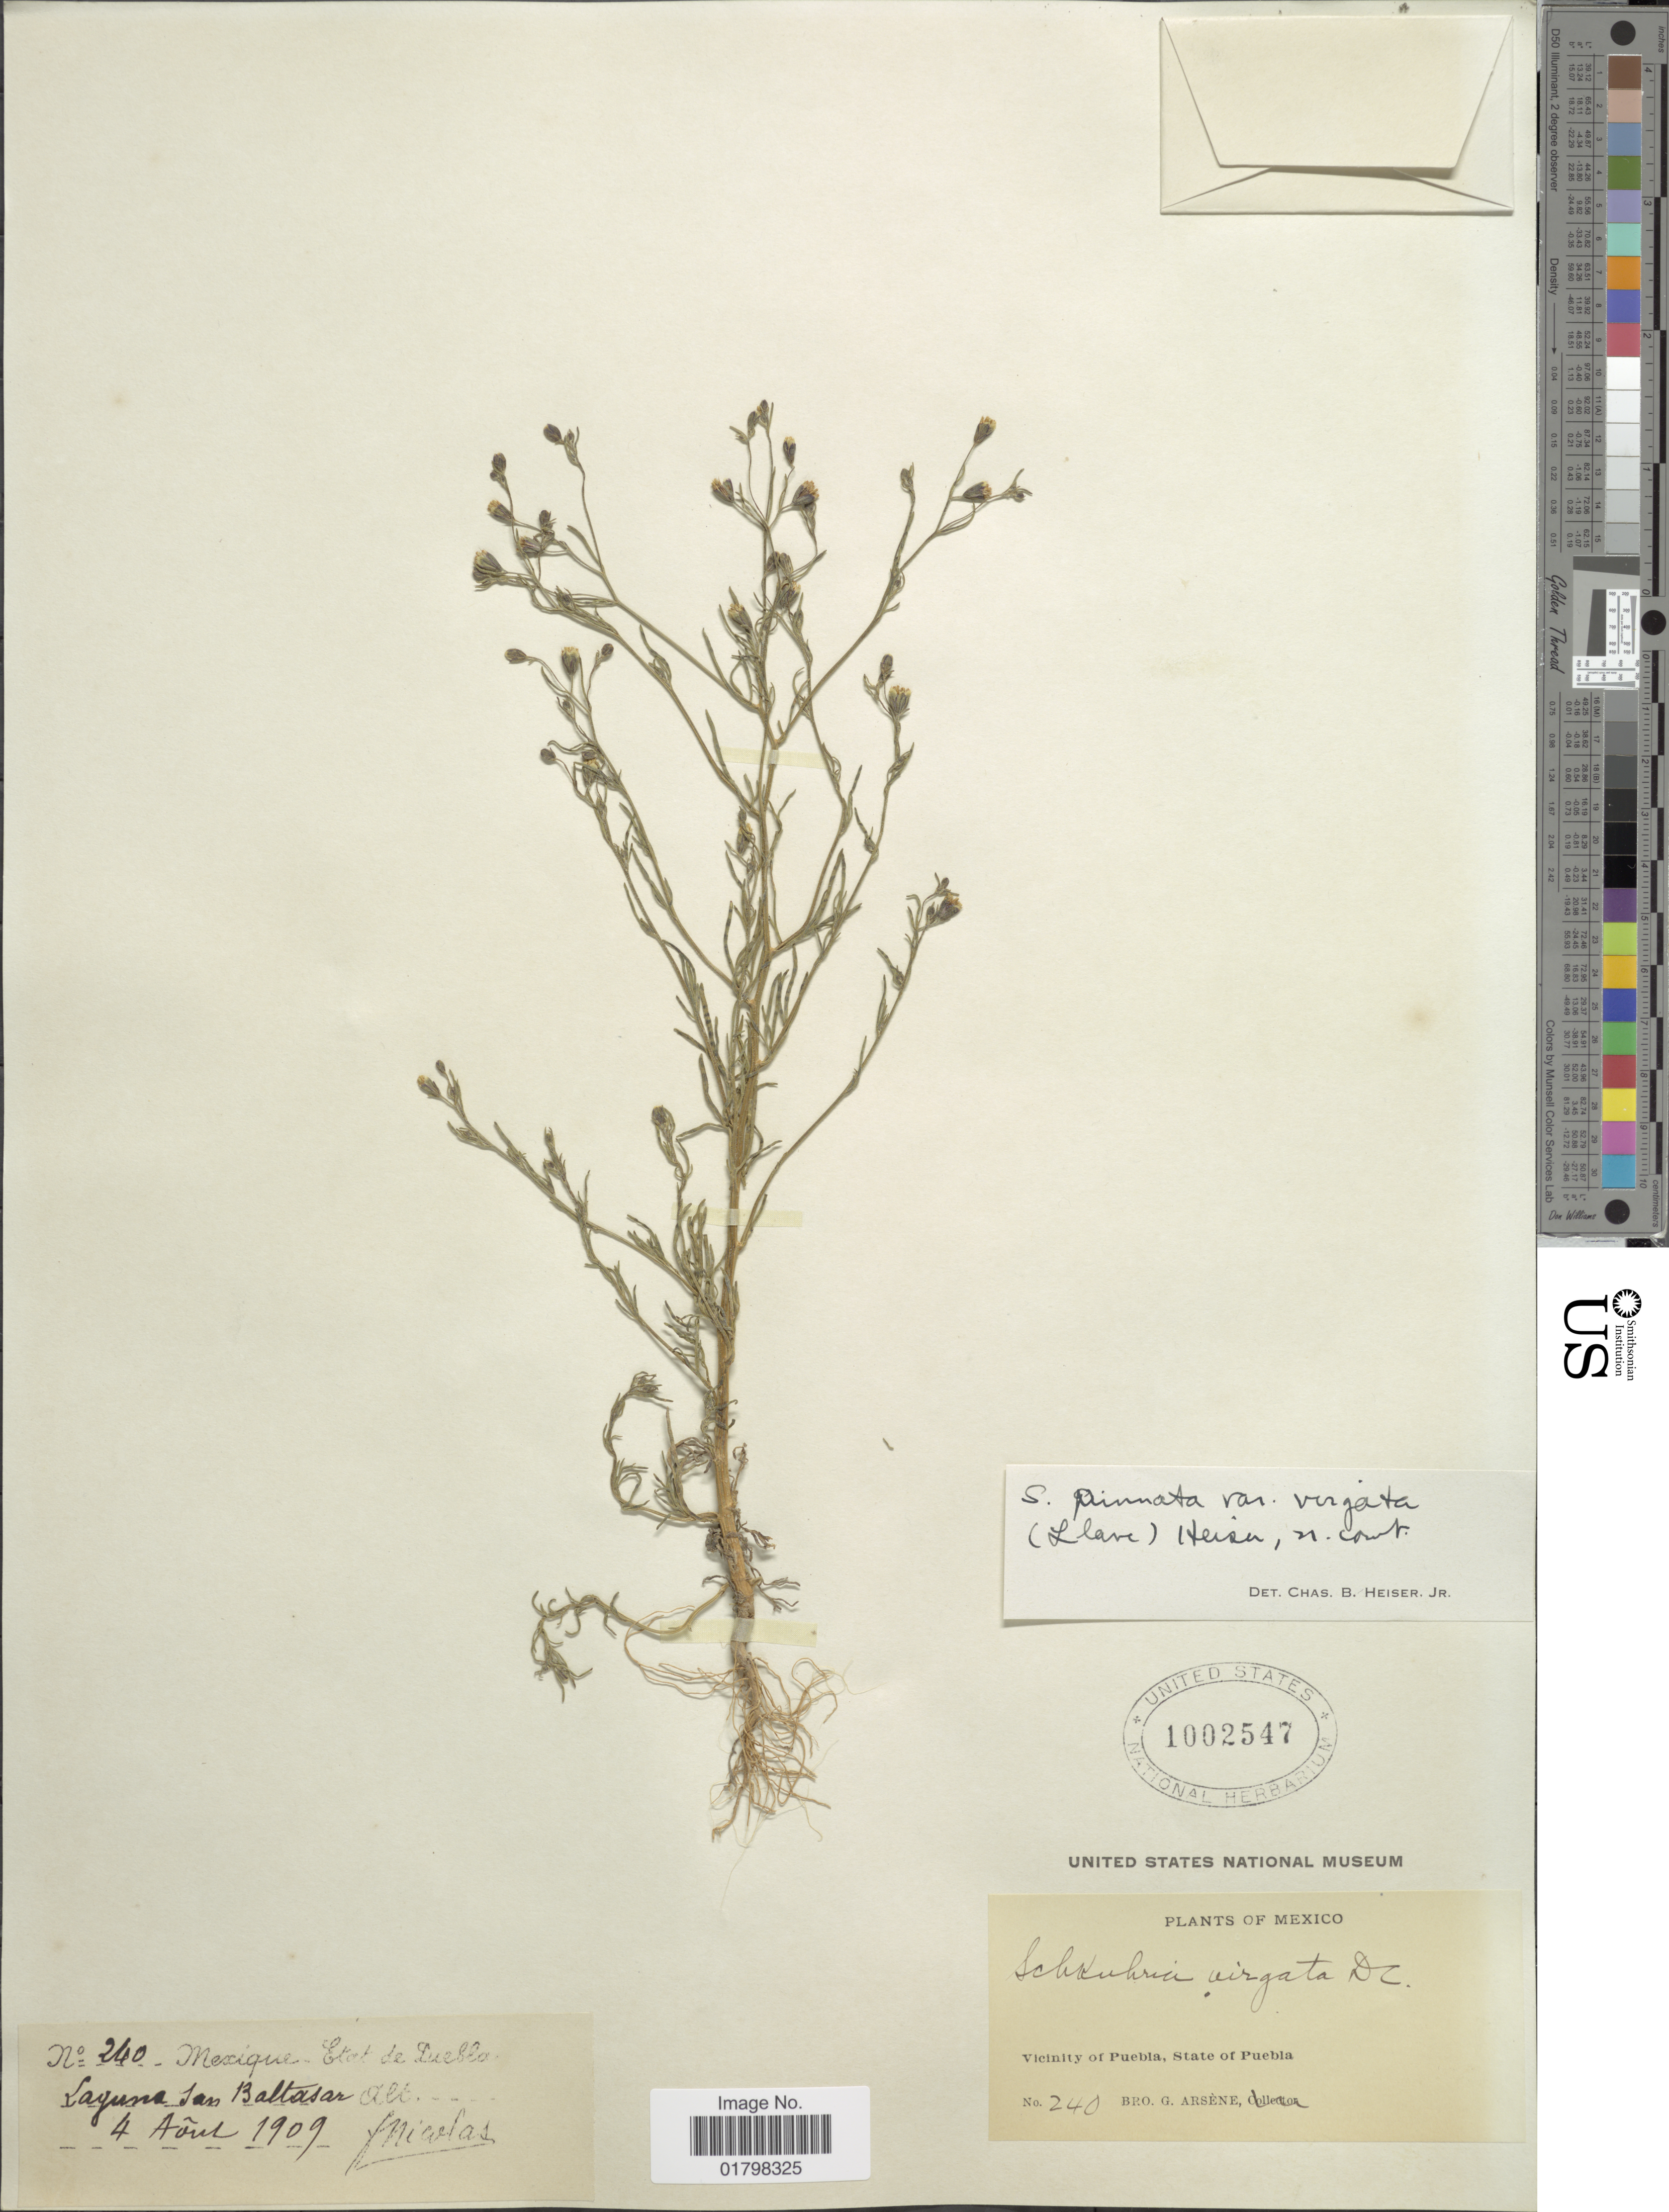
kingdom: Plantae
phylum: Tracheophyta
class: Magnoliopsida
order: Asterales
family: Asteraceae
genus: Schkuhria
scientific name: Schkuhria pinnata var. virgata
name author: (La Llave ex La Llave) Heiser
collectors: Bro. G. Arsène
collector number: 240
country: Mexico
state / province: Puebla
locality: Vicinity of Puebla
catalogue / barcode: US 1002547